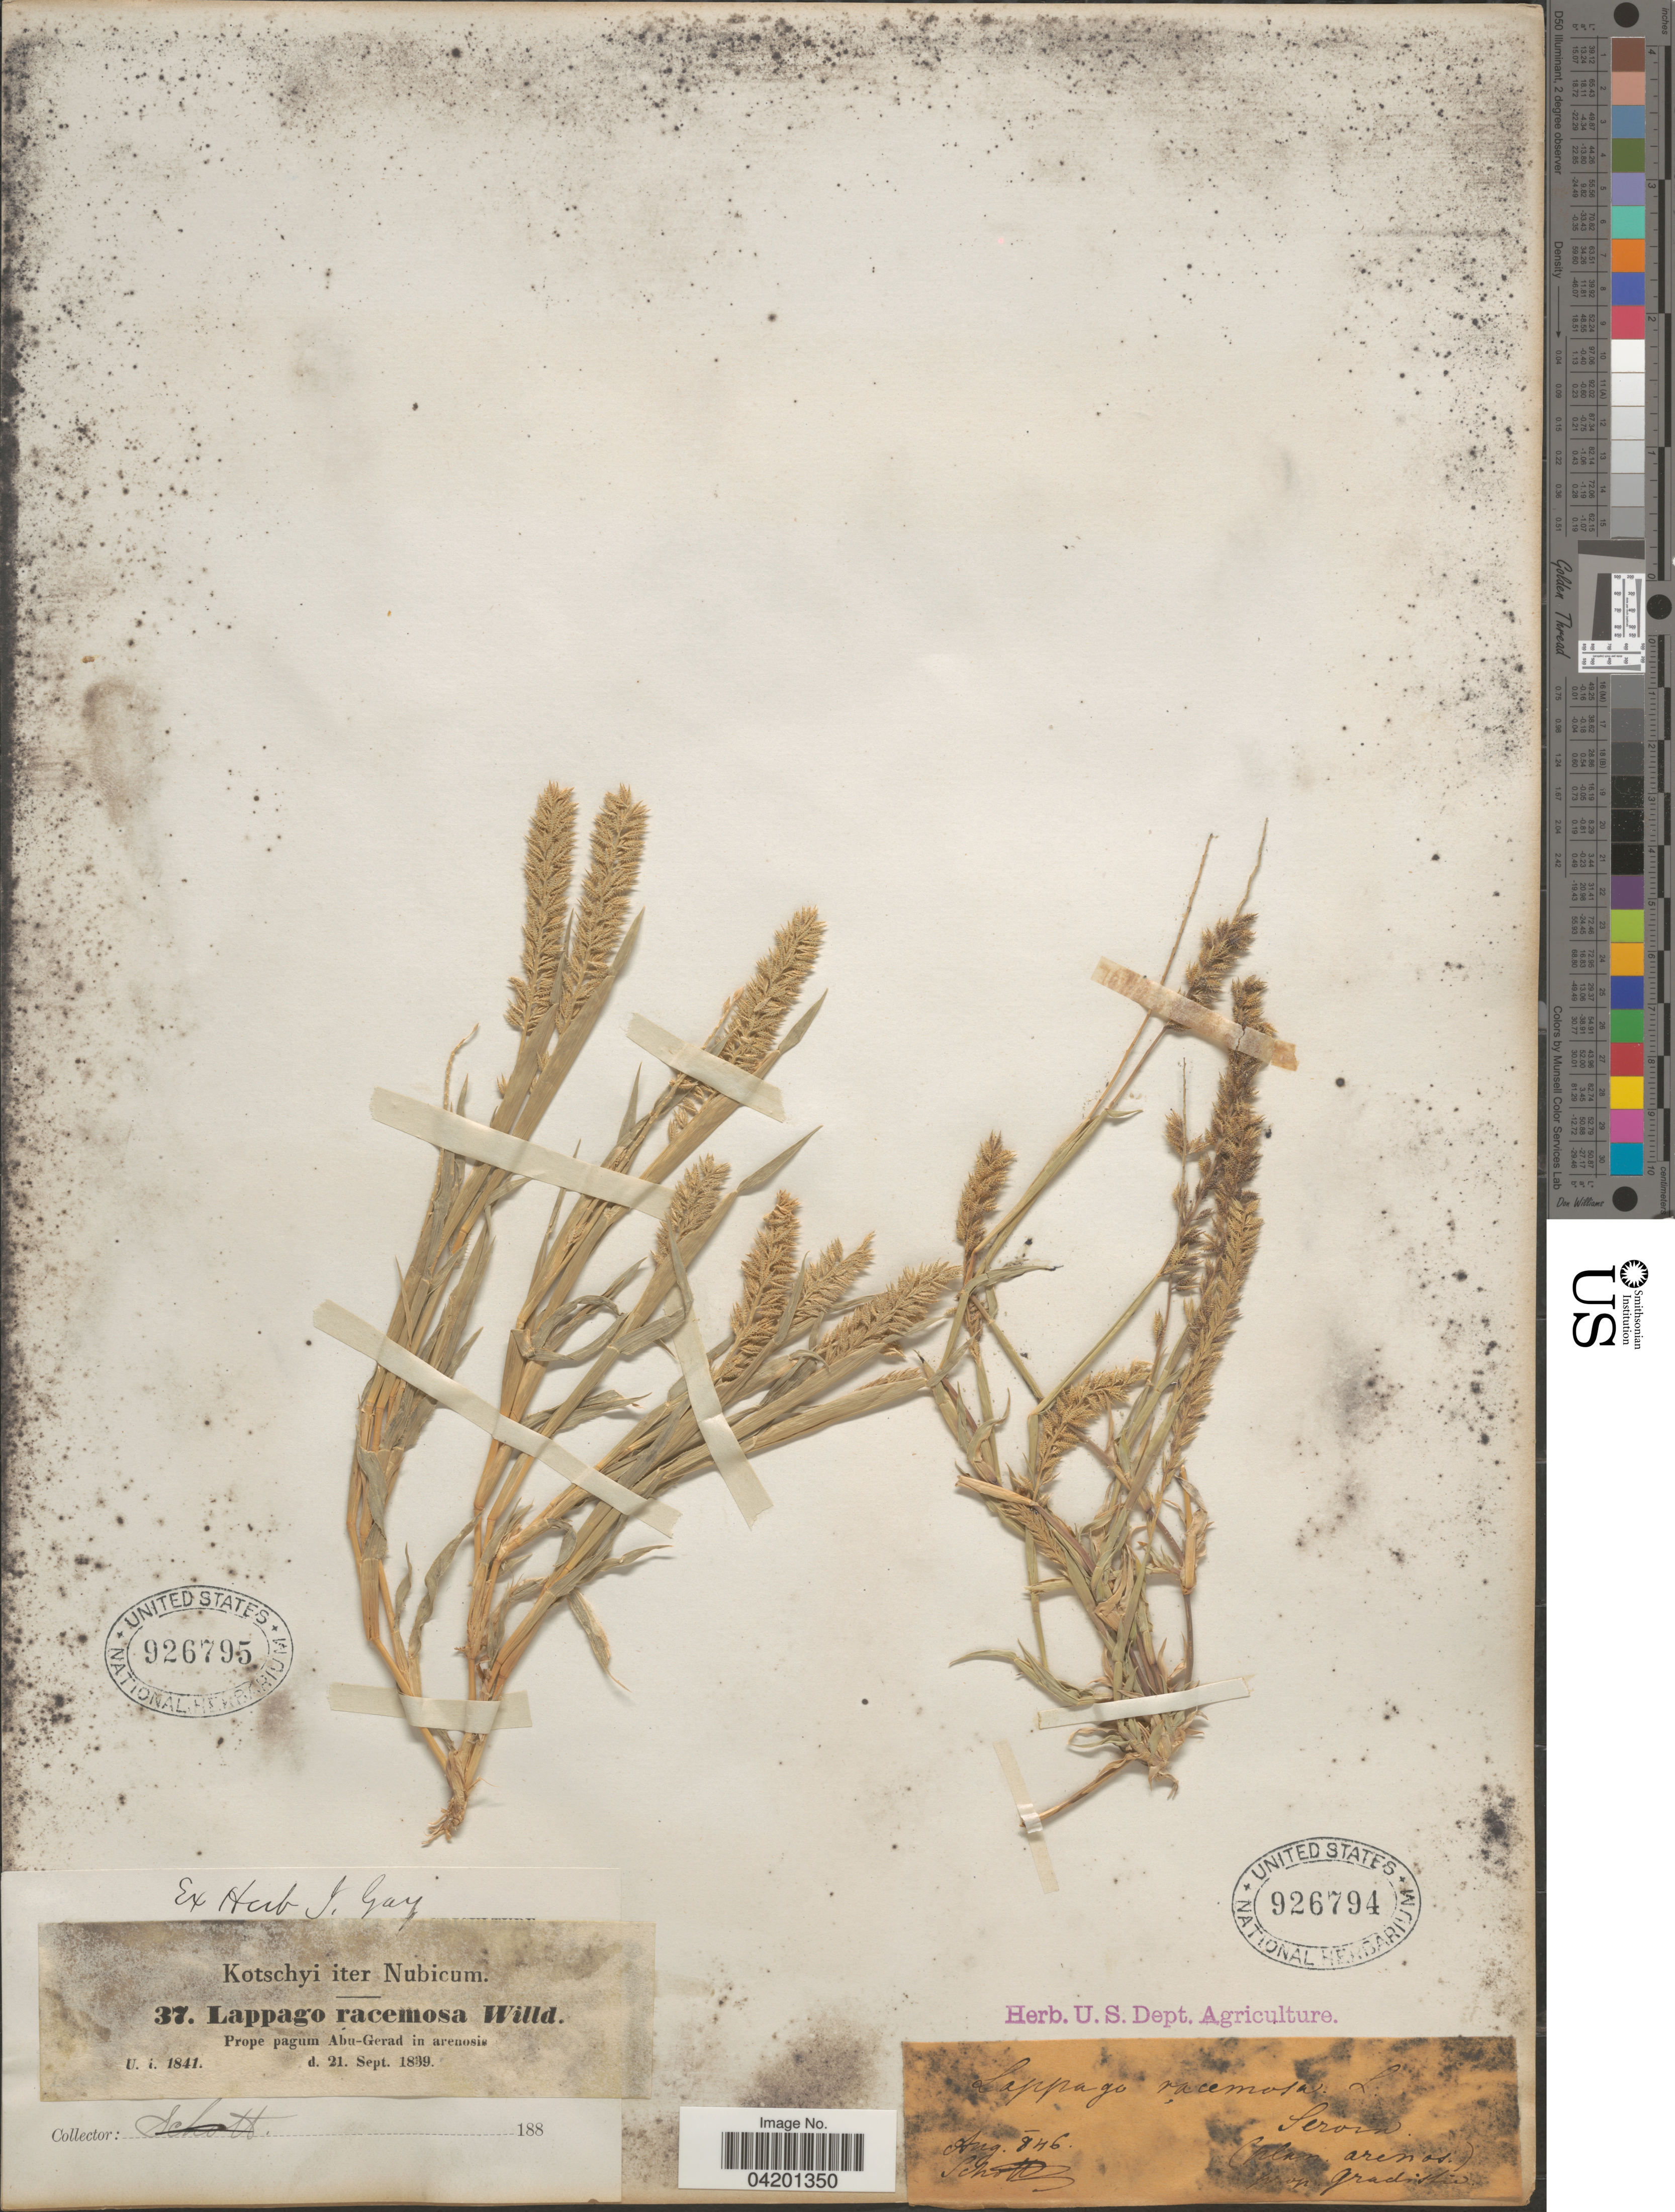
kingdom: Plantae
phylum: Tracheophyta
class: Liliopsida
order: Poales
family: Poaceae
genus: Tragus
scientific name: Tragus racemosus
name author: (L.) All.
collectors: Kotschy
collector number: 37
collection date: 1839-09-21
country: Sudan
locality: Iter Nubicum. Prope pagum Abu-Gerad in arenosis.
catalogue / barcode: US 926795-2